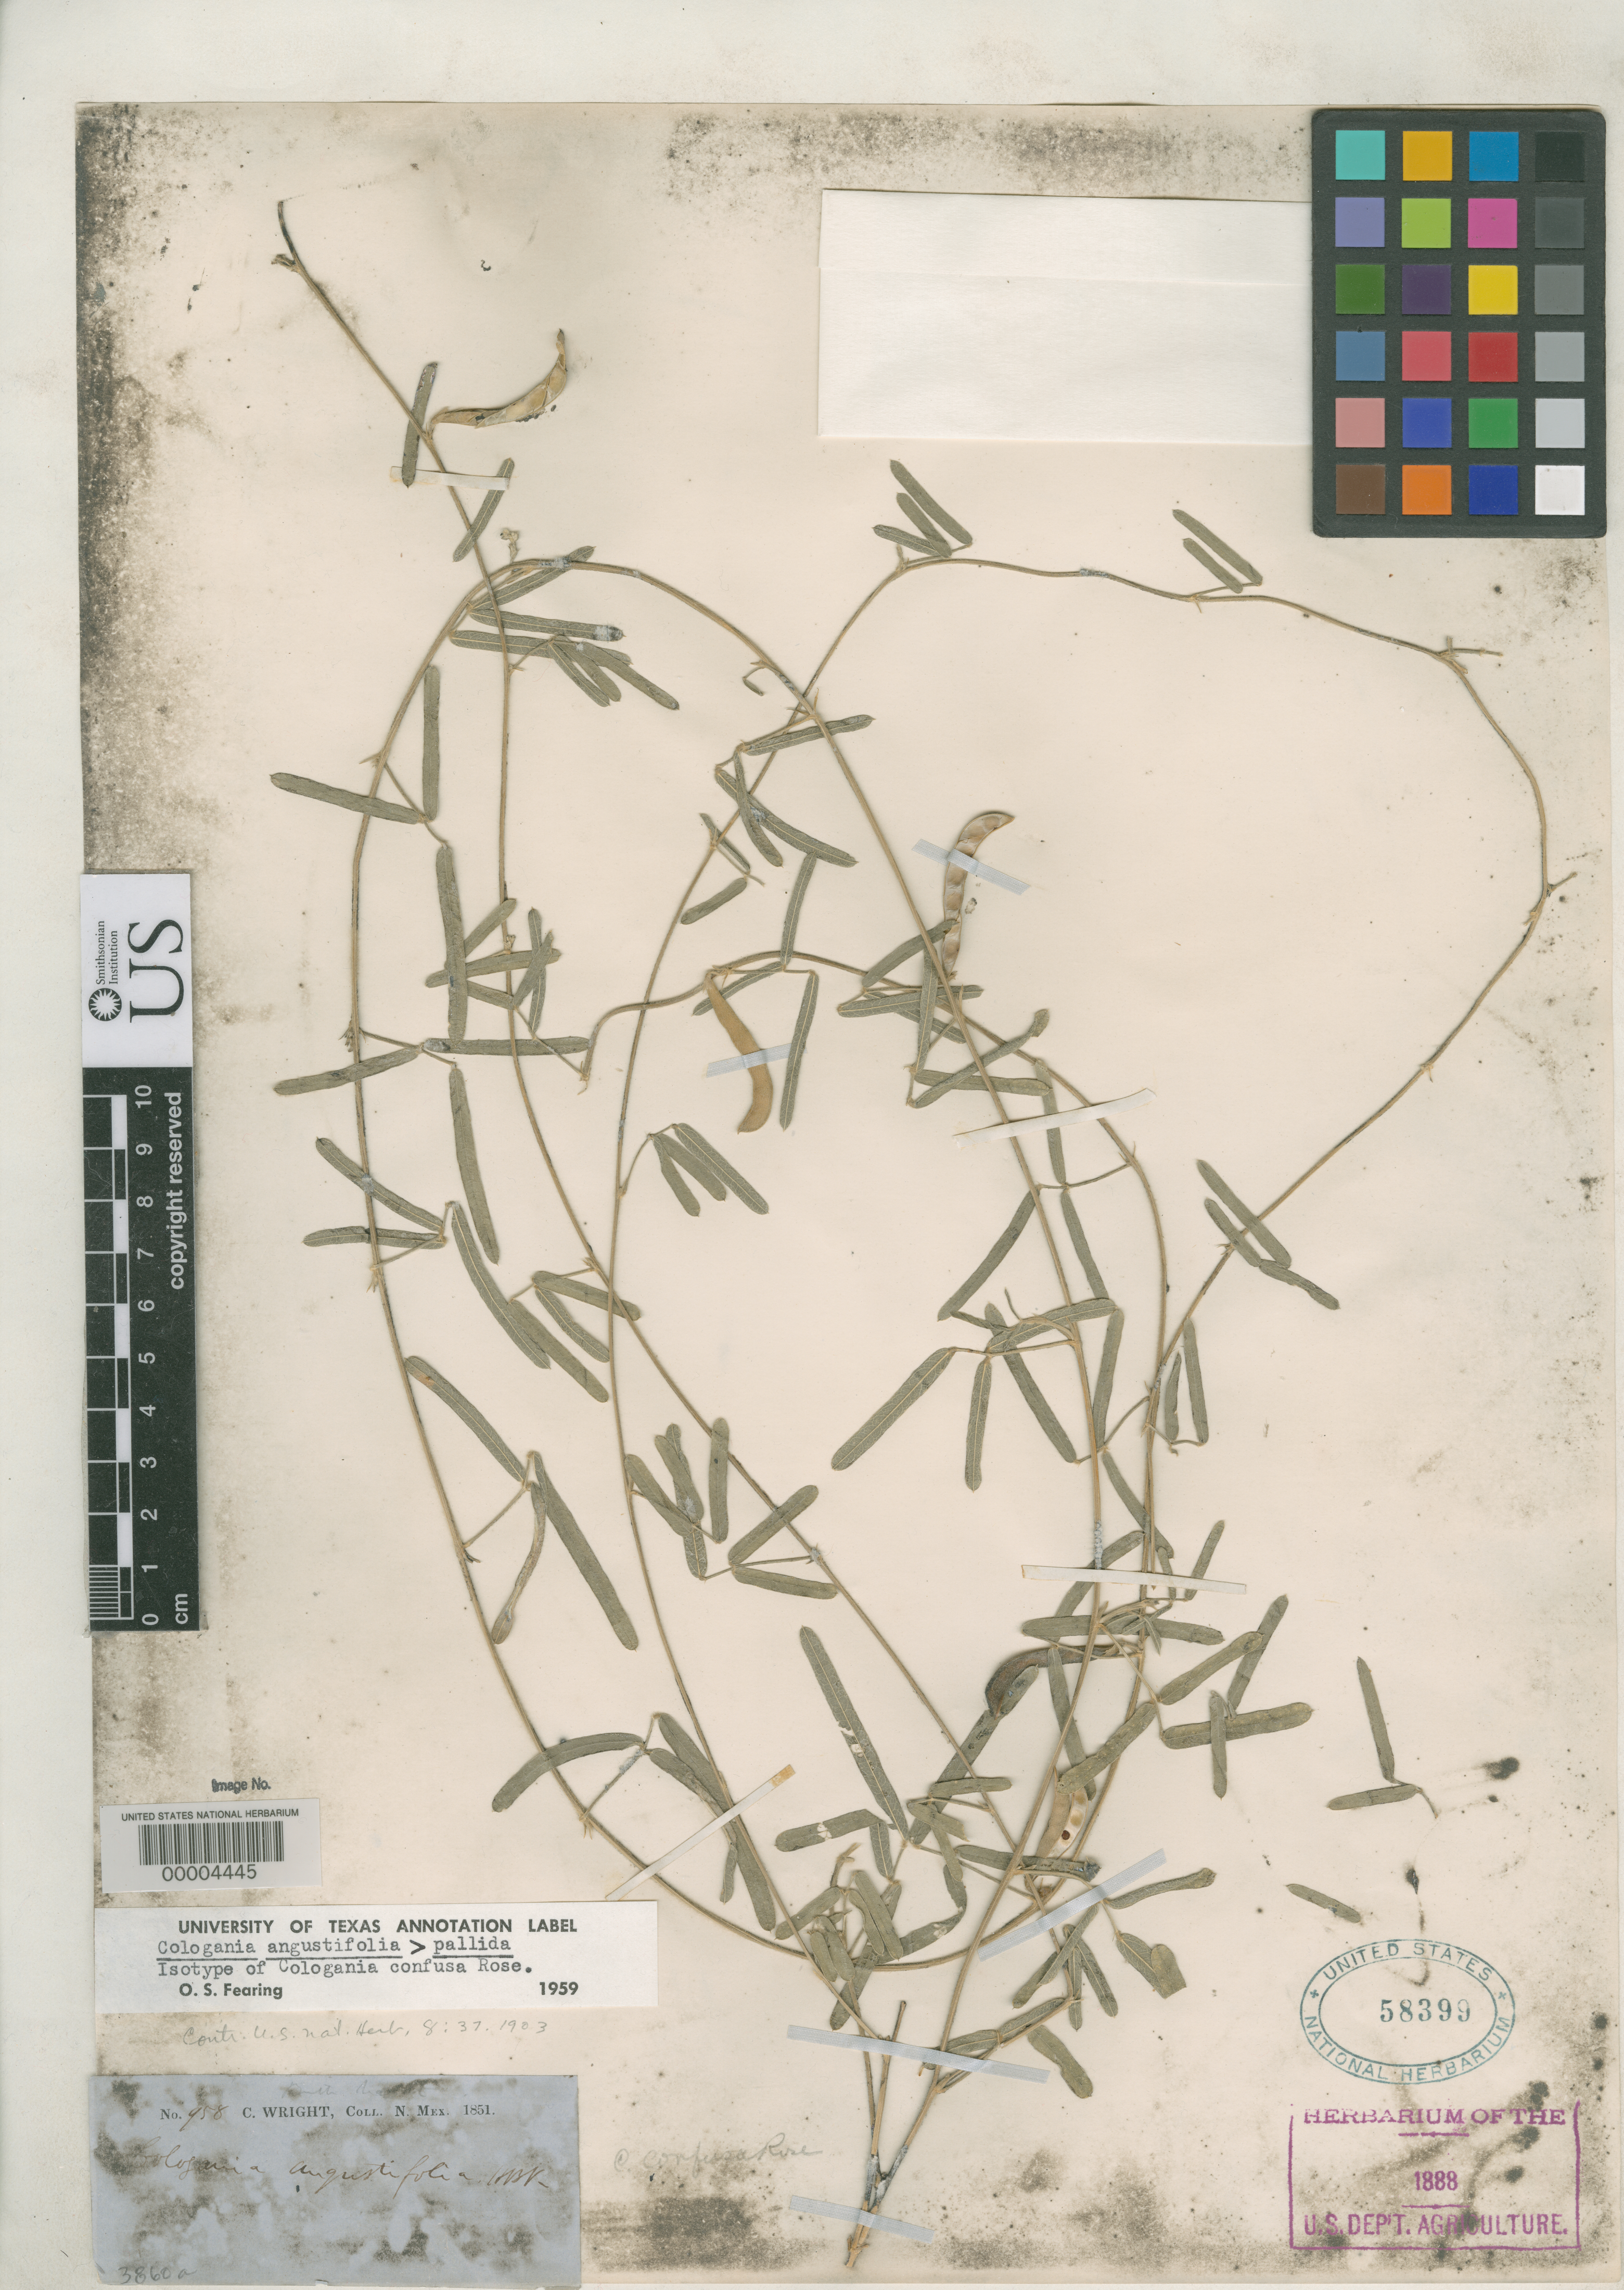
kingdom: Plantae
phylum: Tracheophyta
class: Magnoliopsida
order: Fabales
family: Fabaceae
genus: Cologania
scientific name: Cologania confusa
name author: Rose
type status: Isotype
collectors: C. Wright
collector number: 958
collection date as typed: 1851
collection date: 1851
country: United States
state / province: Texas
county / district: El Paso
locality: Near El Paso.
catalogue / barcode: US 58399